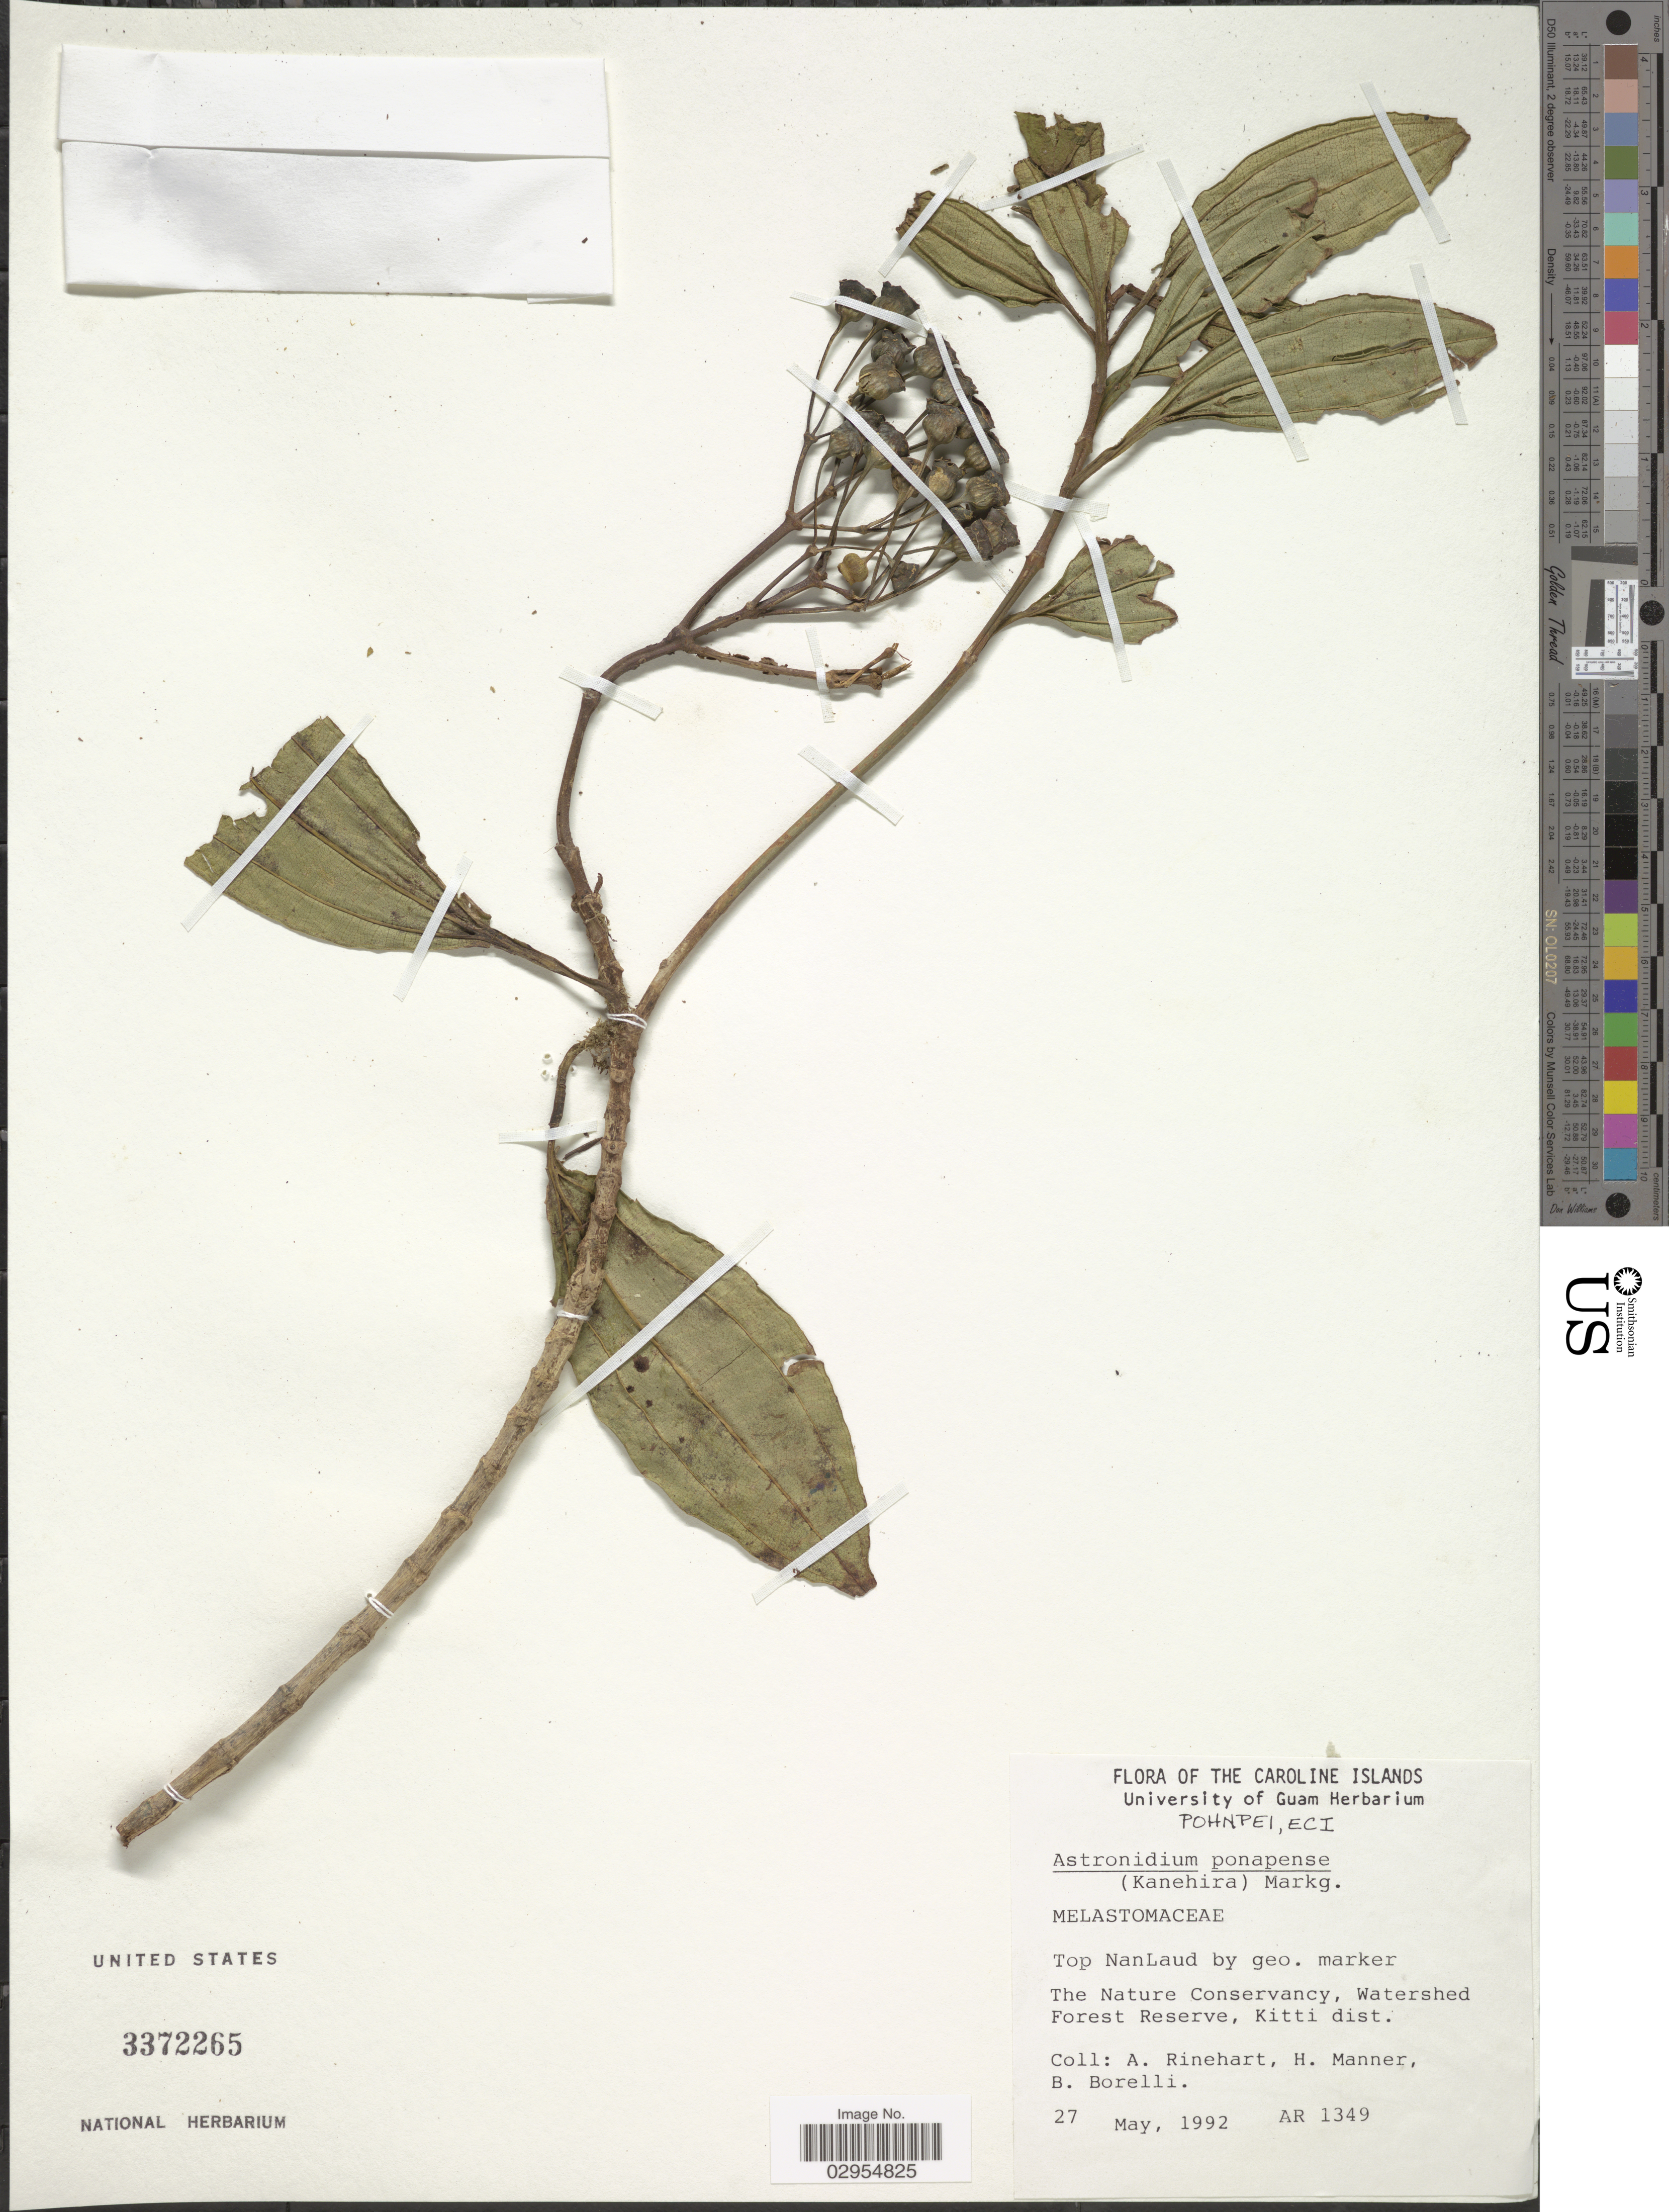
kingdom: Plantae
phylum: Tracheophyta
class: Magnoliopsida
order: Myrtales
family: Melastomataceae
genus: Astronidium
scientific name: Astronidium ponapense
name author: (Kaneh.) Markgr.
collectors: A. Rinehart, H. Manner & B. Borelli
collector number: AR 1349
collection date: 1992-05-27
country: Micronesia, Federated States of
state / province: Pohnpei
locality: The Caroline Islands. The Nature Conservancy, Watershed Forest Reserve, Kitti dist.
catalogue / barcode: US 3372265